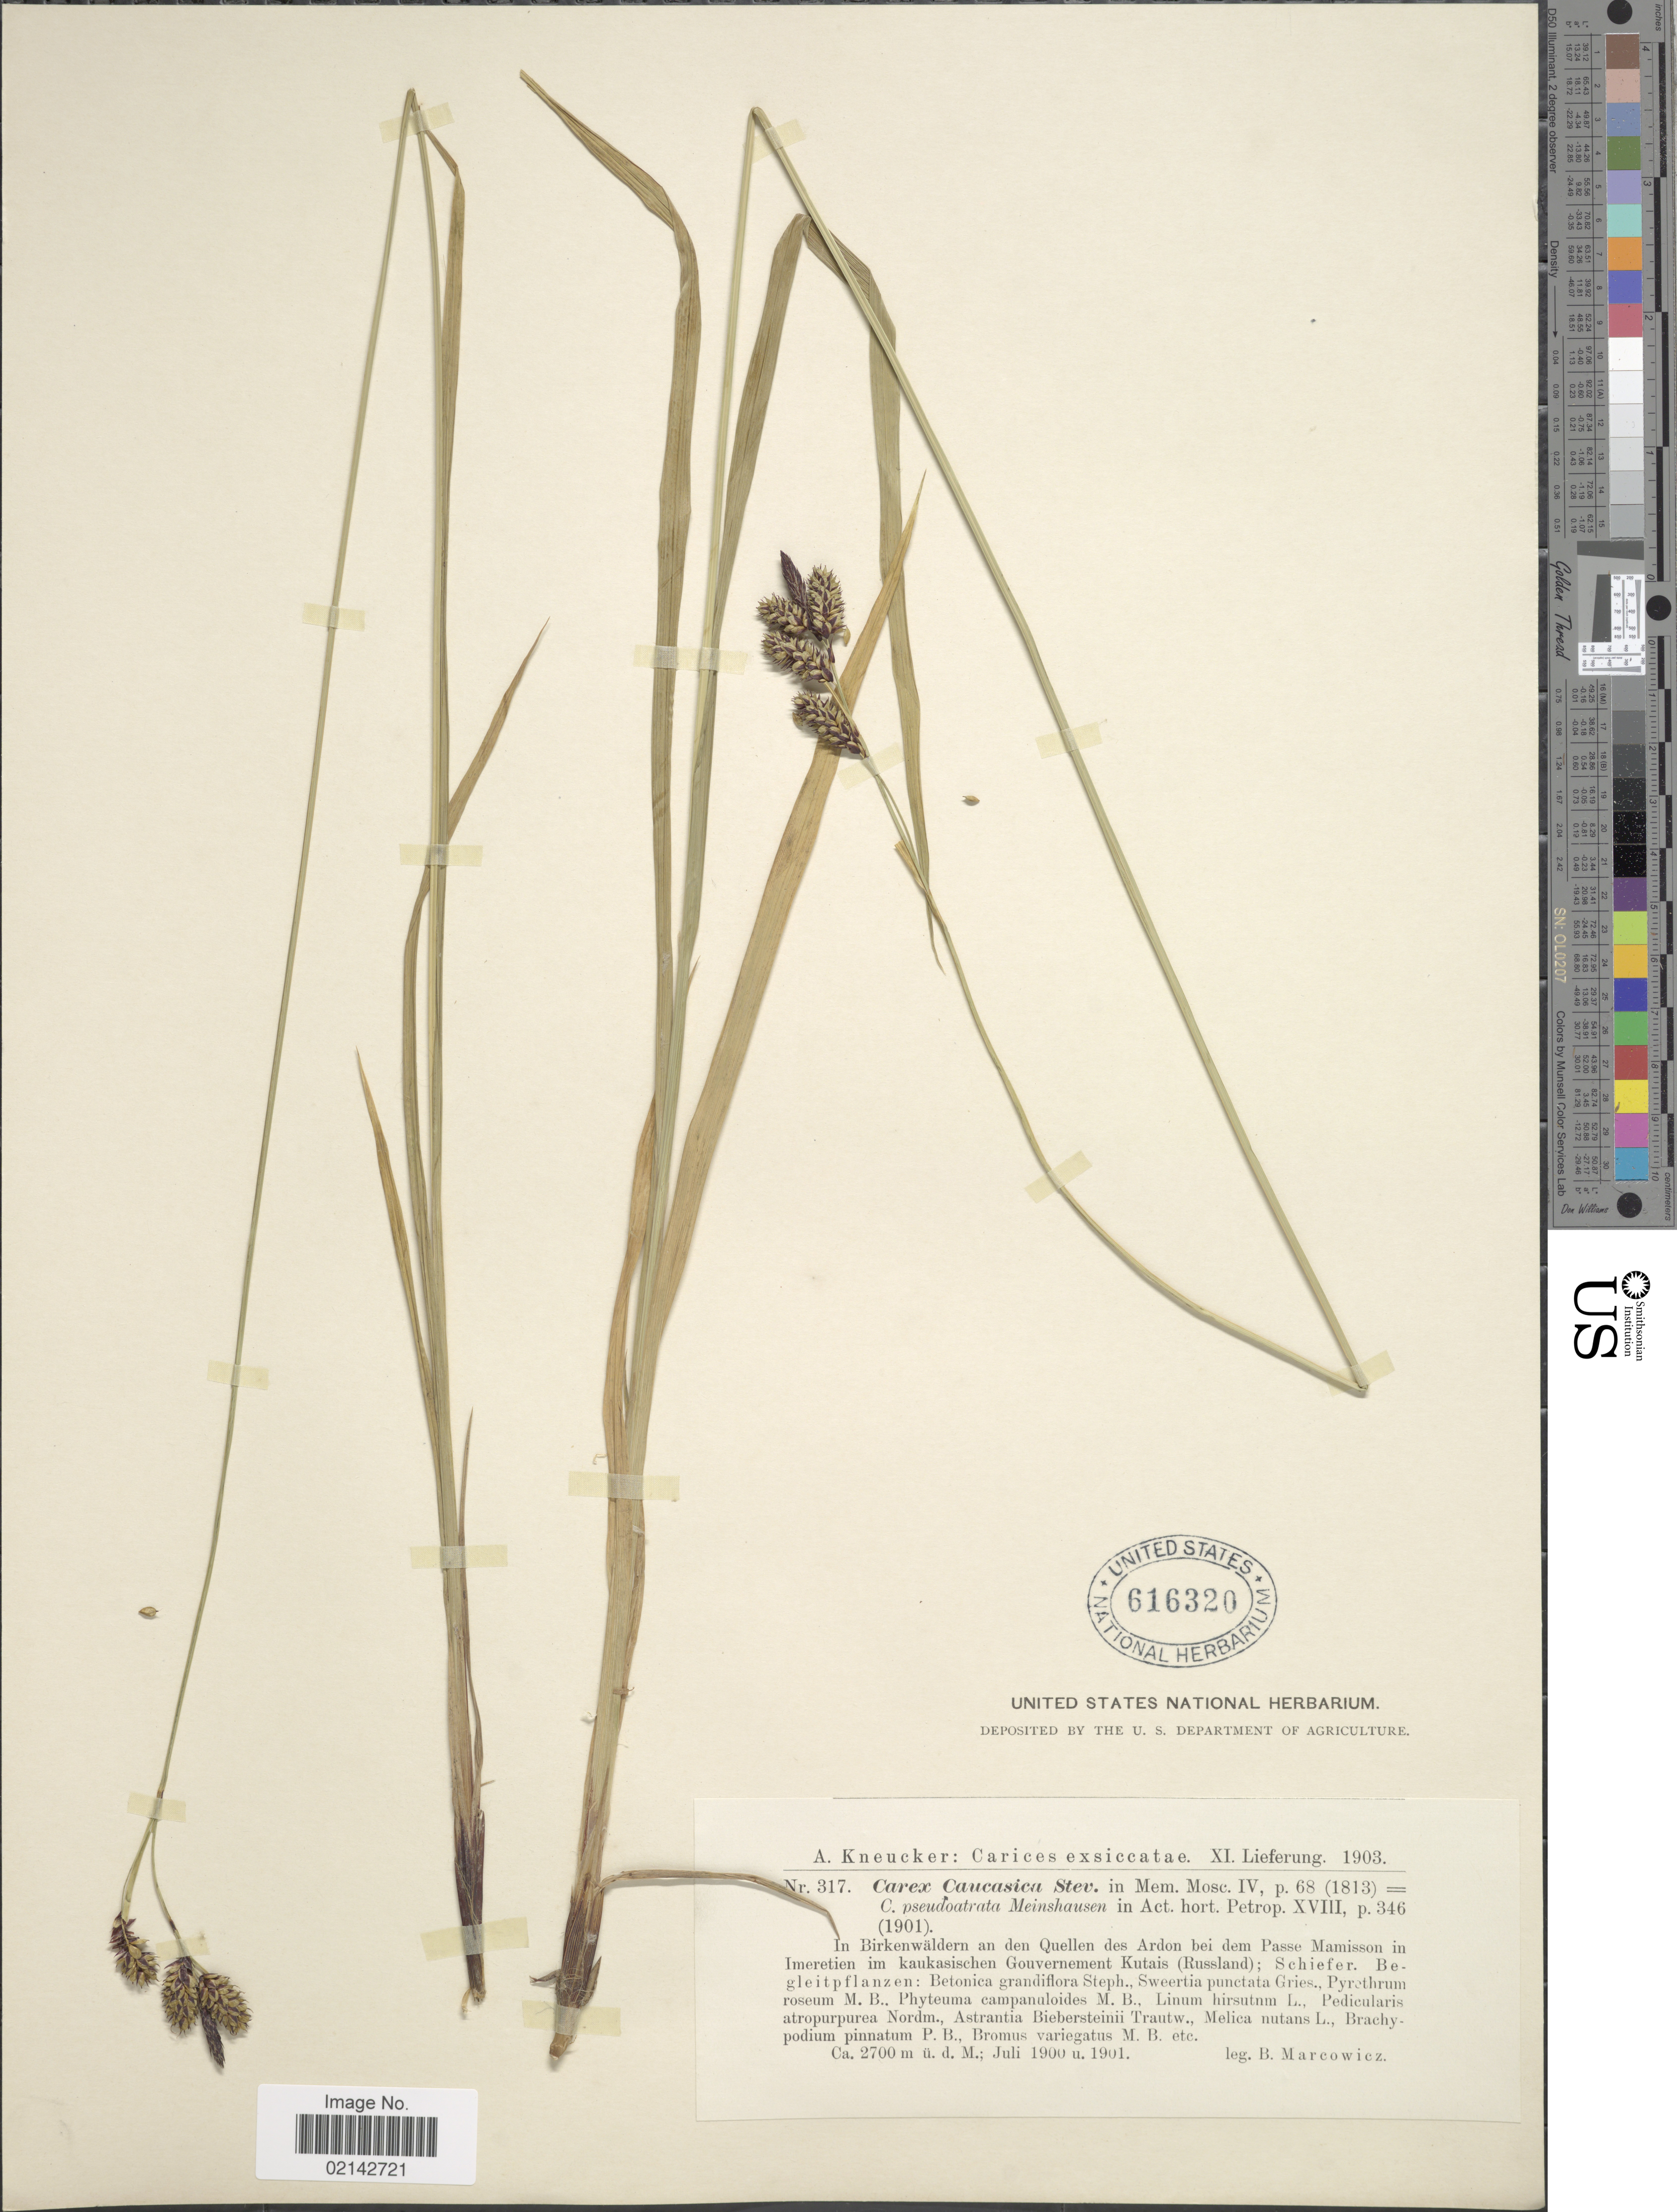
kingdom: Plantae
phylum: Tracheophyta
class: Liliopsida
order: Poales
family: Cyperaceae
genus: Carex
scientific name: Carex caucasica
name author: Steven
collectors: B. Marcowicz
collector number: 317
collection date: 1900-07/1901-07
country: Russian Federation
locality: in Birkenwaldern an den Quellen des Ardon bei dem Passe Mamisson in Imeretien im kaukasischen Gouvernement Kutais.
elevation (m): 2700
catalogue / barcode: US 616320